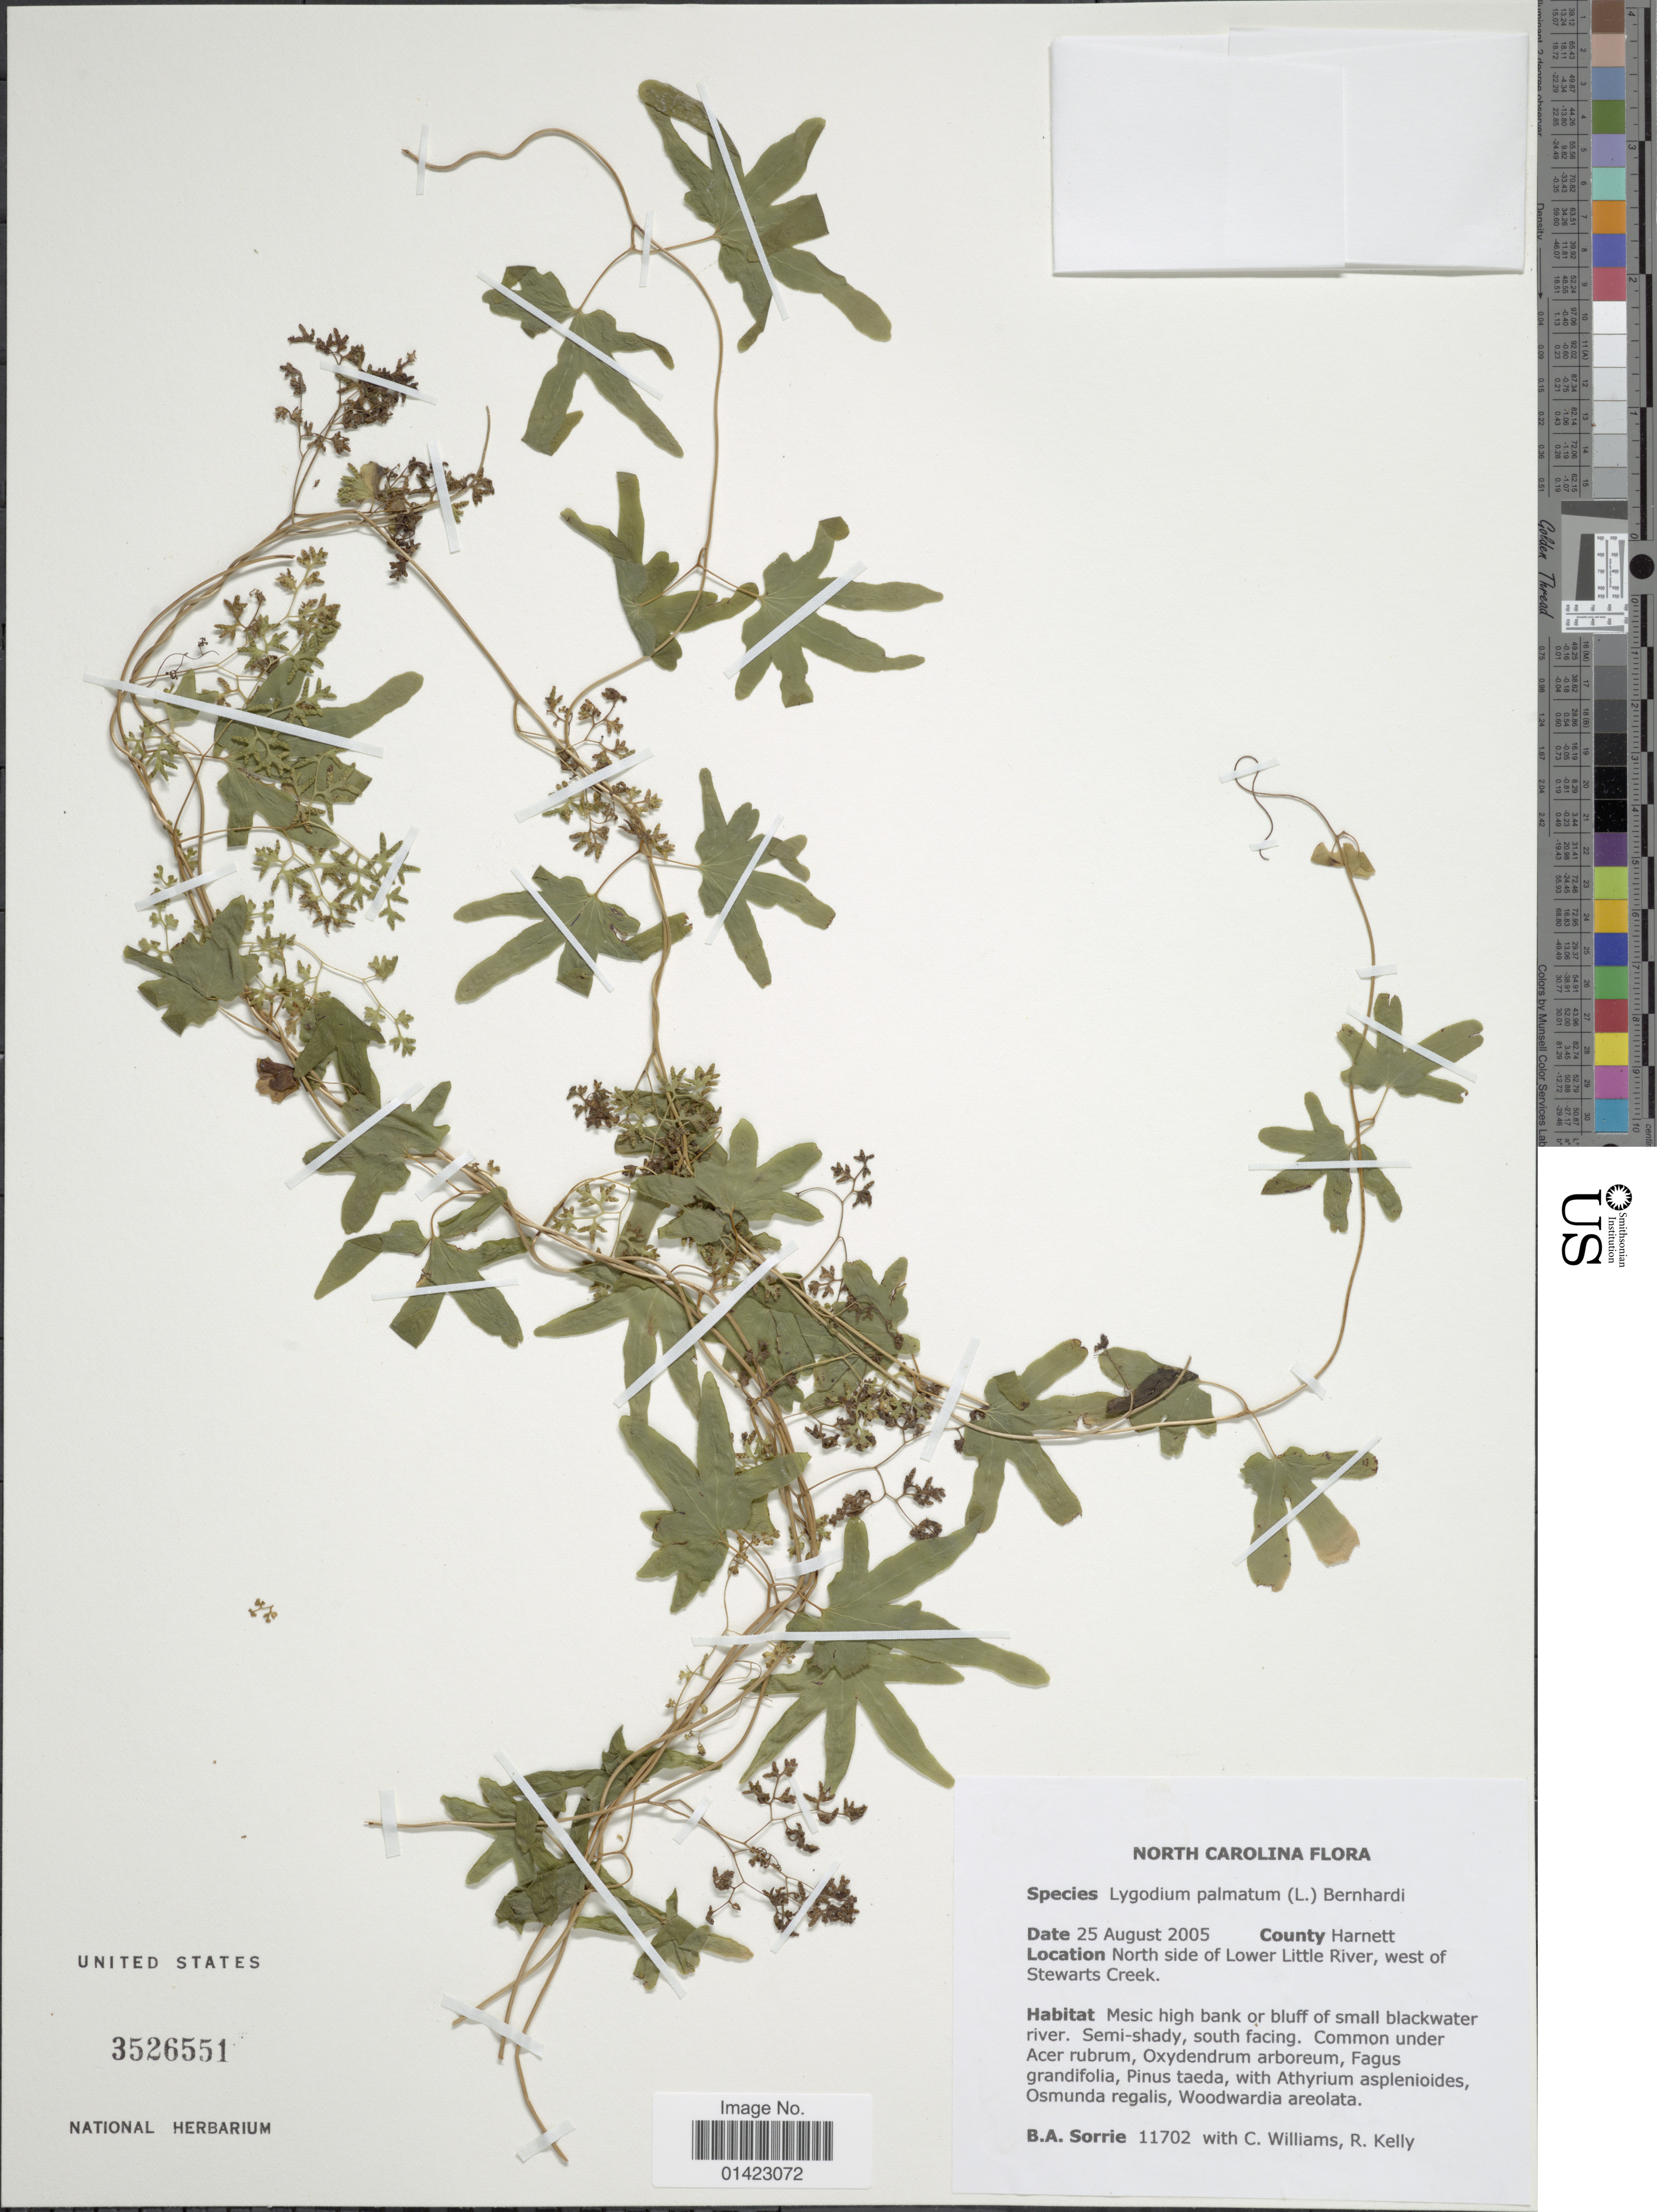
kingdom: Plantae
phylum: Tracheophyta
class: Polypodiopsida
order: Schizaeales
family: Lygodiaceae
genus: Lygodium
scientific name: Lygodium palmatum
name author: (Bernh.) Sw.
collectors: B. Sorrie, C. Williams & R. Kelly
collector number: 11702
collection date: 2005-08-25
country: United States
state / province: North Carolina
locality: North Carolina, County Harnett, North side of Lower Little River, west of Stewarts Creek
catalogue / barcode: US 3526551